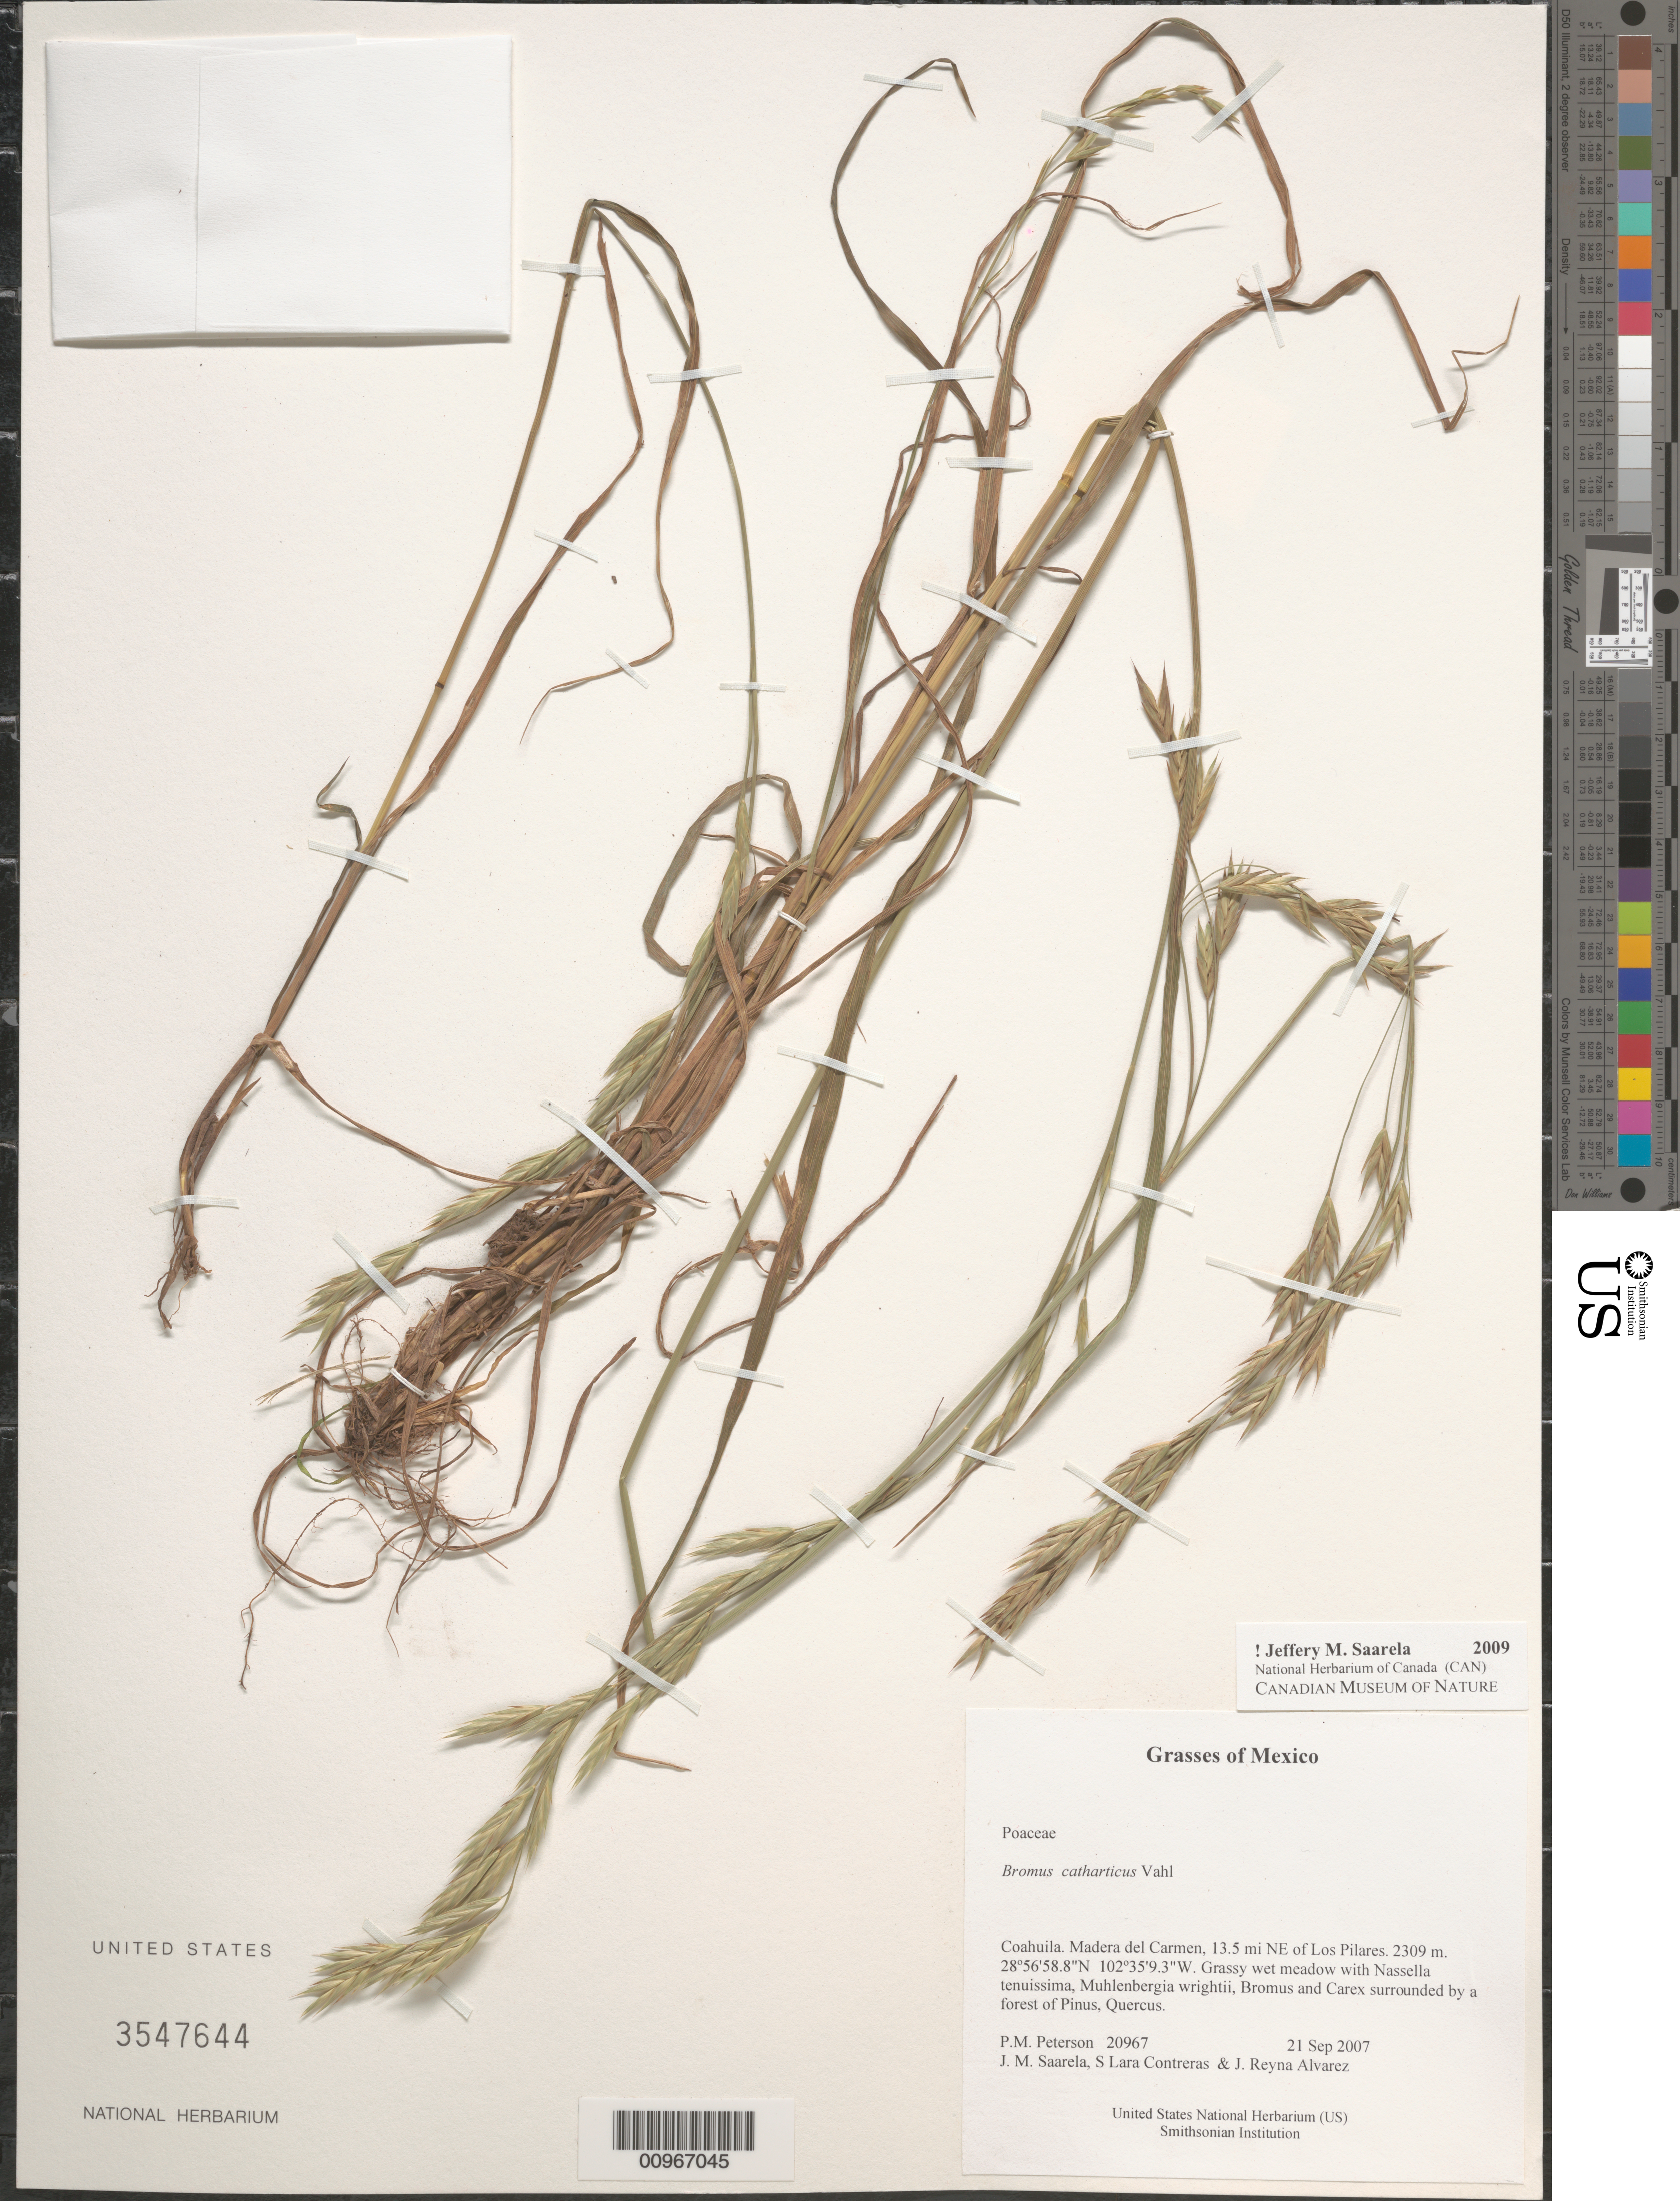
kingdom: Plantae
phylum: Tracheophyta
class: Liliopsida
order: Poales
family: Poaceae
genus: Bromus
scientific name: Bromus catharticus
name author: Vahl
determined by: Saarela, J. M., (CAN), Canadian Museum of Nature (CANADA)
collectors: P. M. Peterson, J. Saarela, S. Lara Contreras & J. Reyna Alvarez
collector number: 20967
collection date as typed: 21 Sep 2007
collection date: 2007-09-21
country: Mexico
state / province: Coahuila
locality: Madera del Carmen, 13.5 mi NE of Los Pilares.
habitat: Grassy wet meadow with Nassella tenuissima, Muhlenbergia wrightii, Bromus and Carex surrounded by a forest of Pinus, Quercus.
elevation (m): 2309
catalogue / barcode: US 3547644